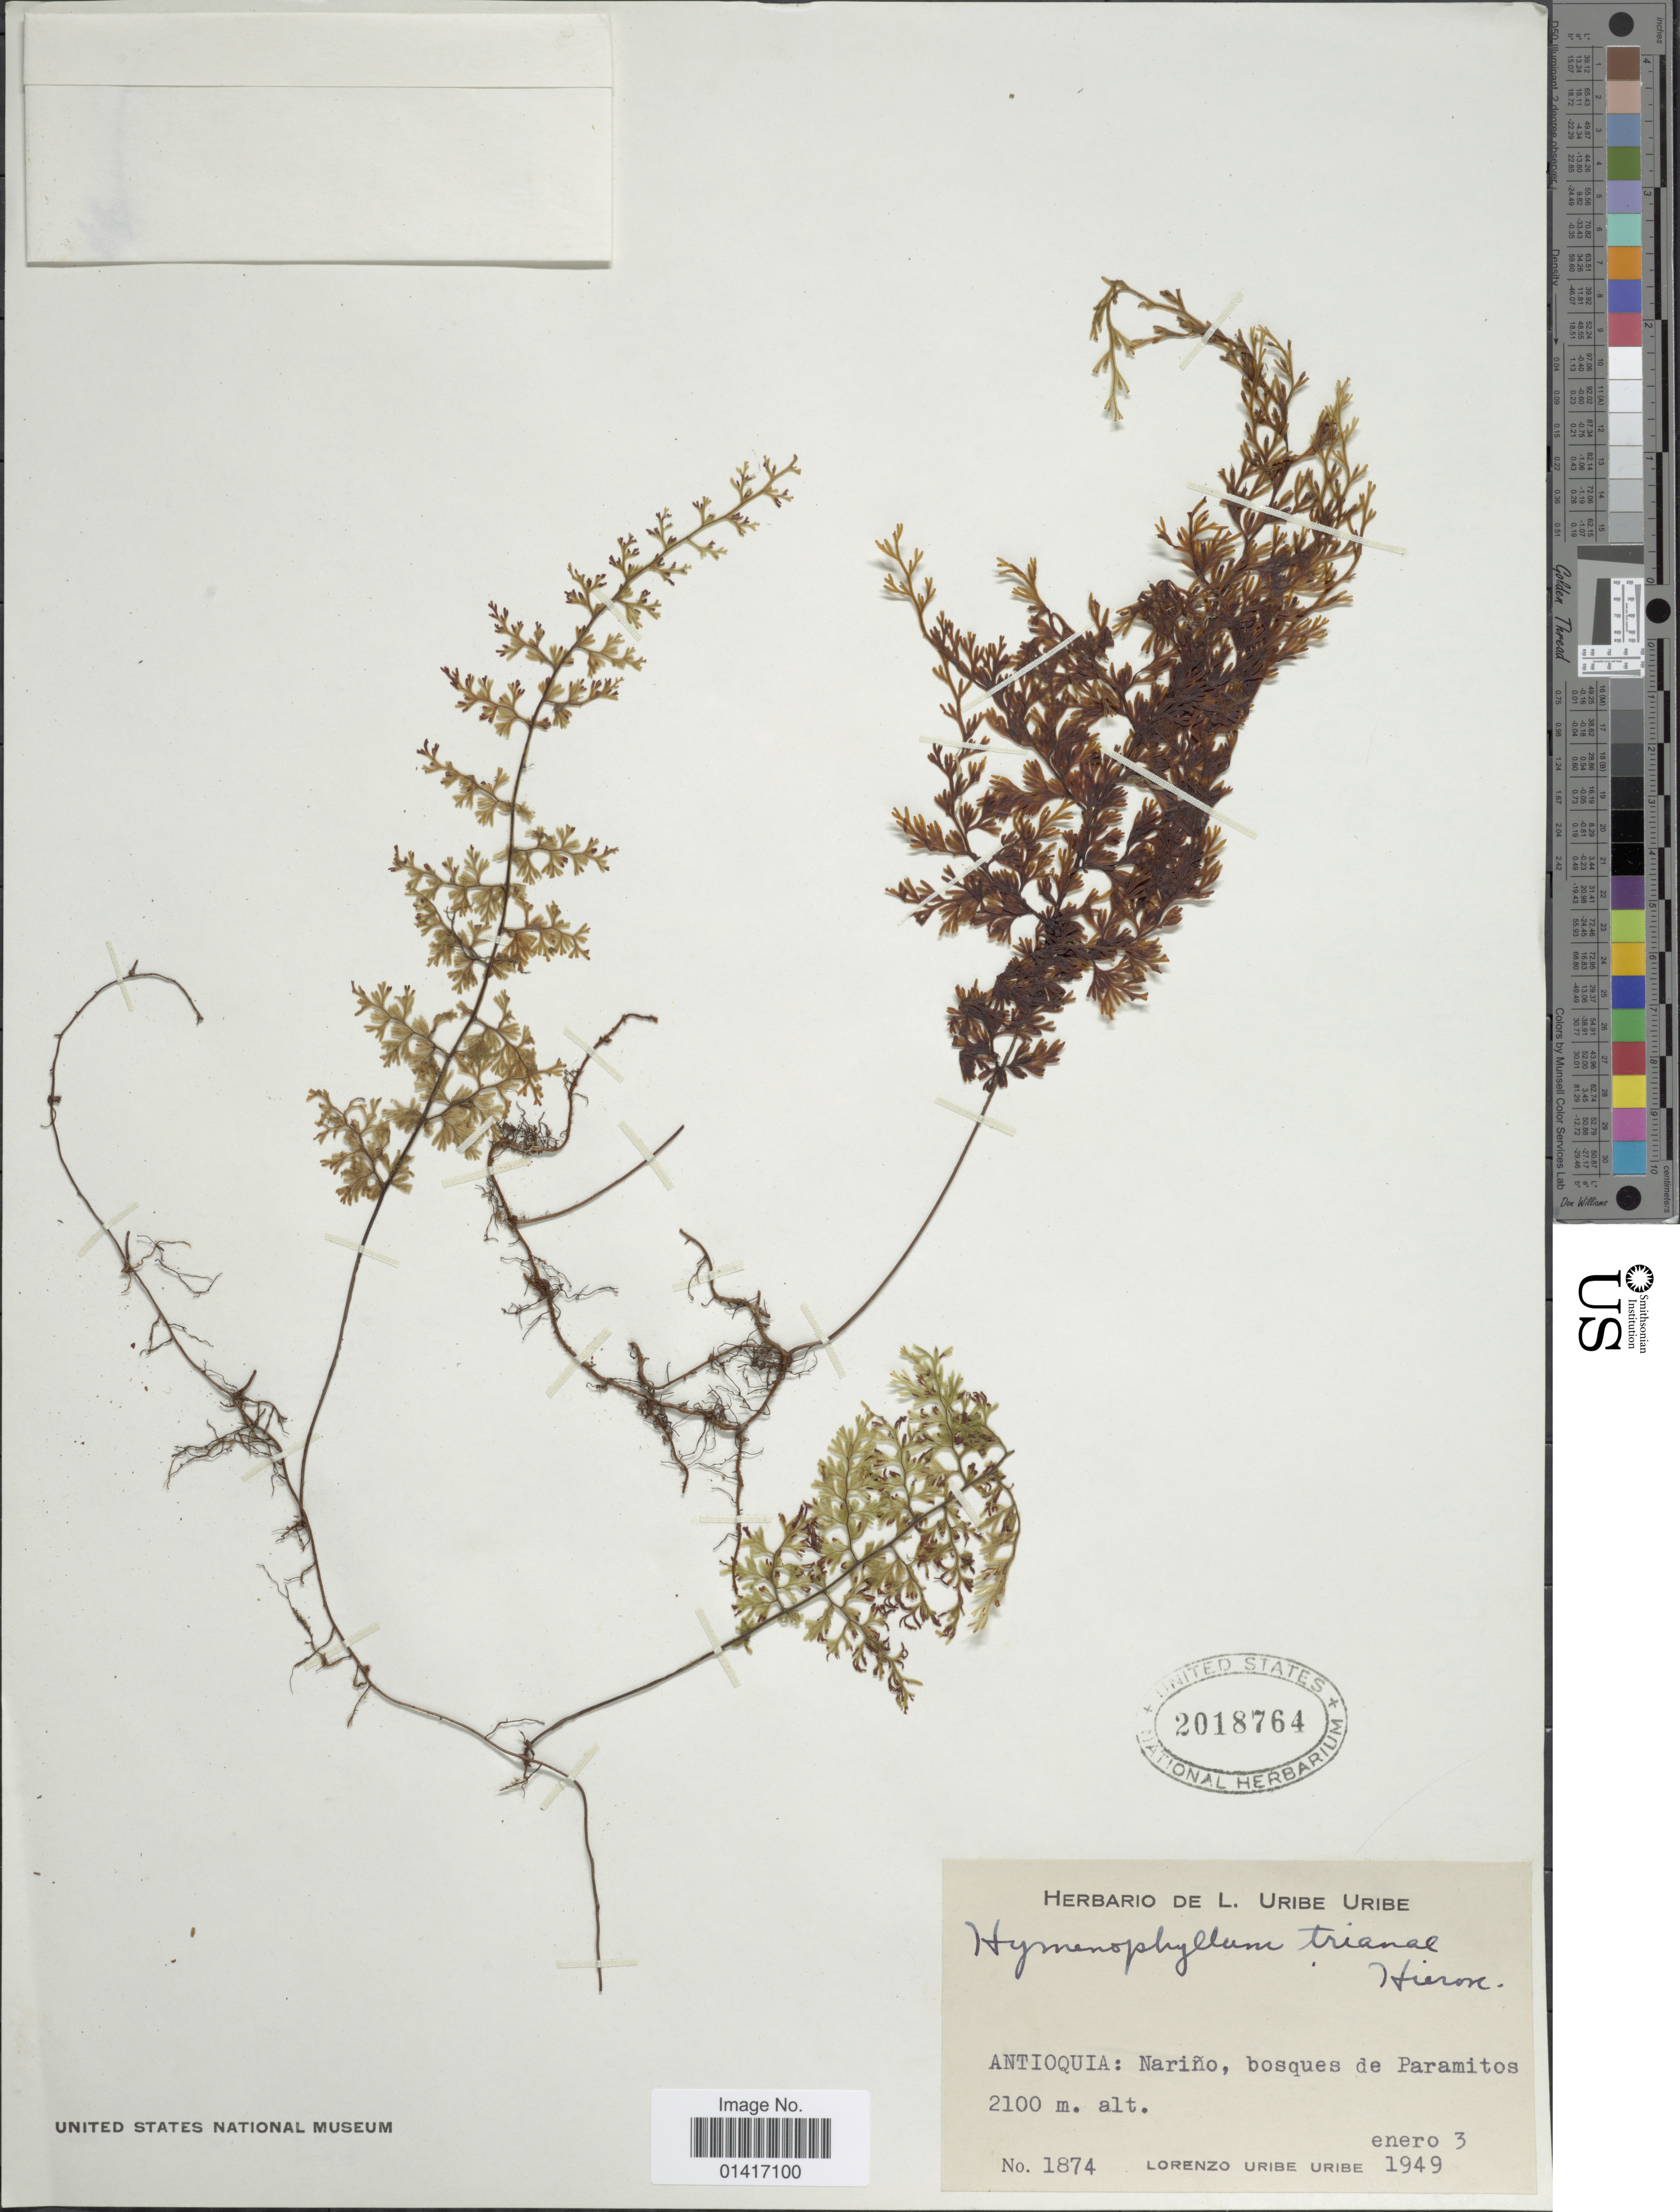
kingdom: Plantae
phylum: Tracheophyta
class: Polypodiopsida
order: Hymenophyllales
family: Hymenophyllaceae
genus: Hymenophyllum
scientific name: Hymenophyllum trianae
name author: (Hieron.)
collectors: L. Uribe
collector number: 1874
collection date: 1949-01-03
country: Colombia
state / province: Antioquia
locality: Nariño, bosques de Paramitos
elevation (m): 2100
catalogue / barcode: US 2018764